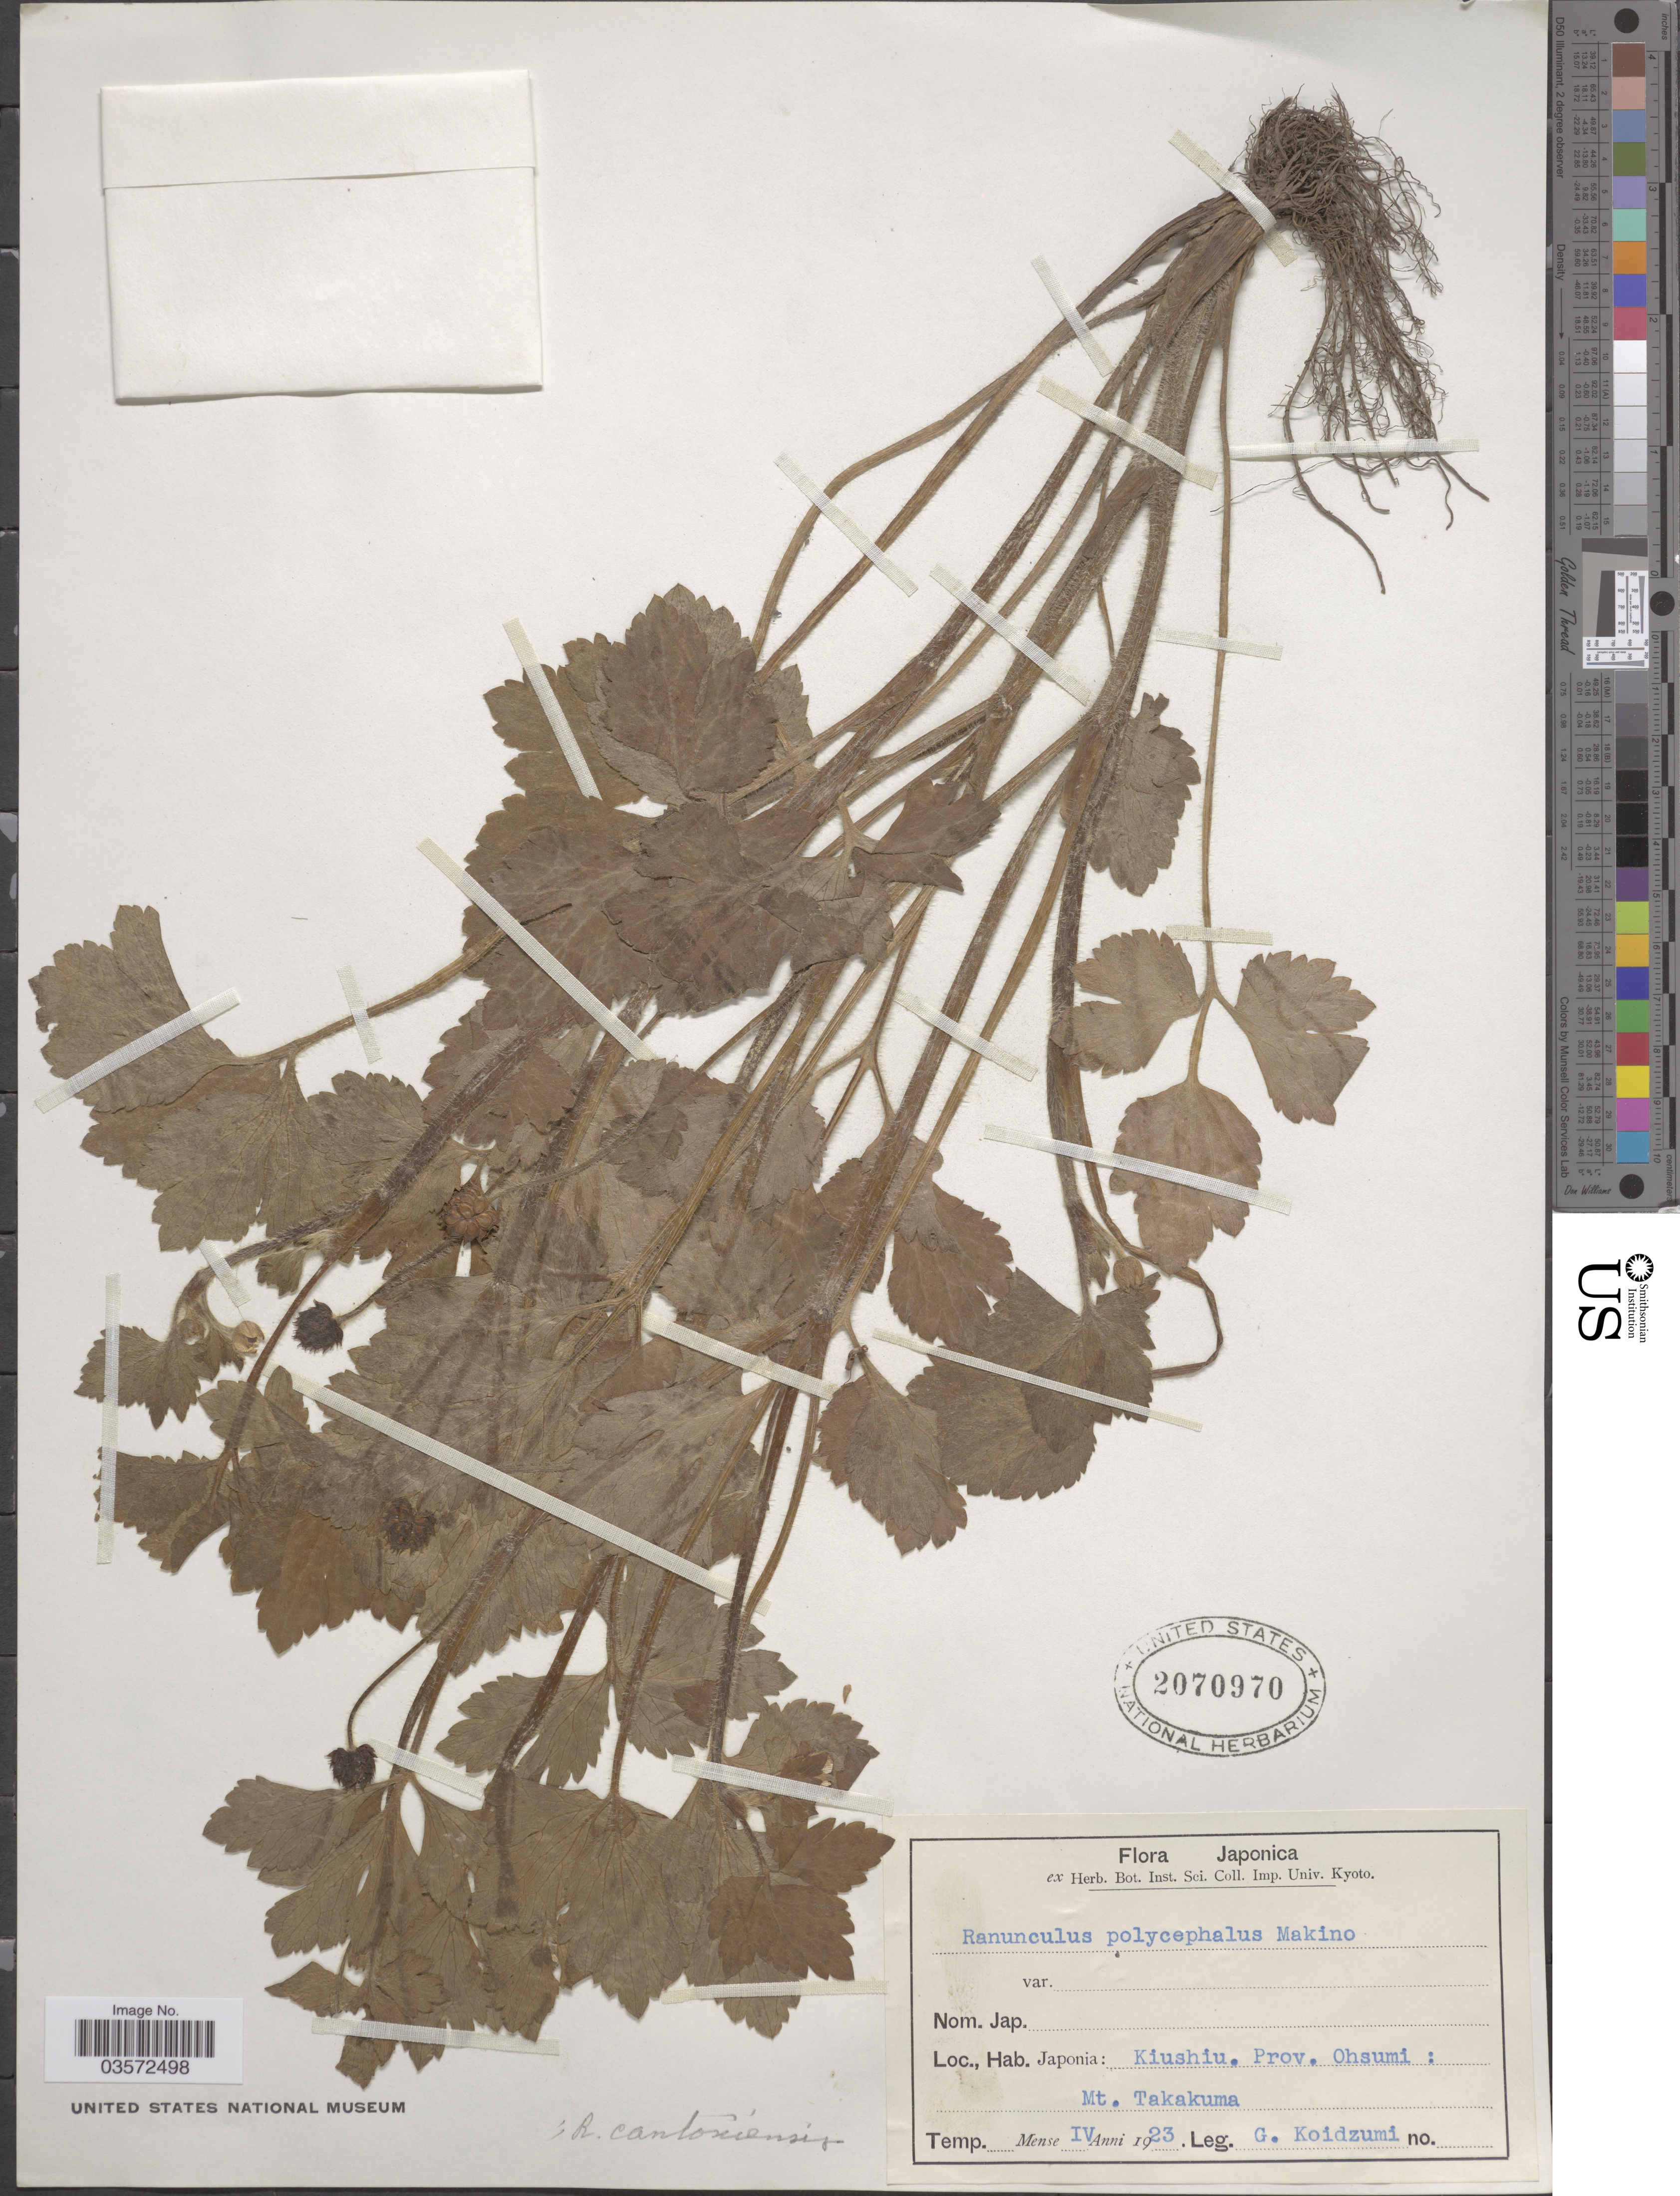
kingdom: Plantae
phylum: Tracheophyta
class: Magnoliopsida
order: Ranunculales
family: Ranunculaceae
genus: Ranunculus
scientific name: Ranunculus cantoniensis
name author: DC.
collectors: G. Koidzumi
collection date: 1923-04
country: Japan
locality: Kiushiu, Prov. Ohsumi: Mt. Takakuma.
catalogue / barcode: US 2070970